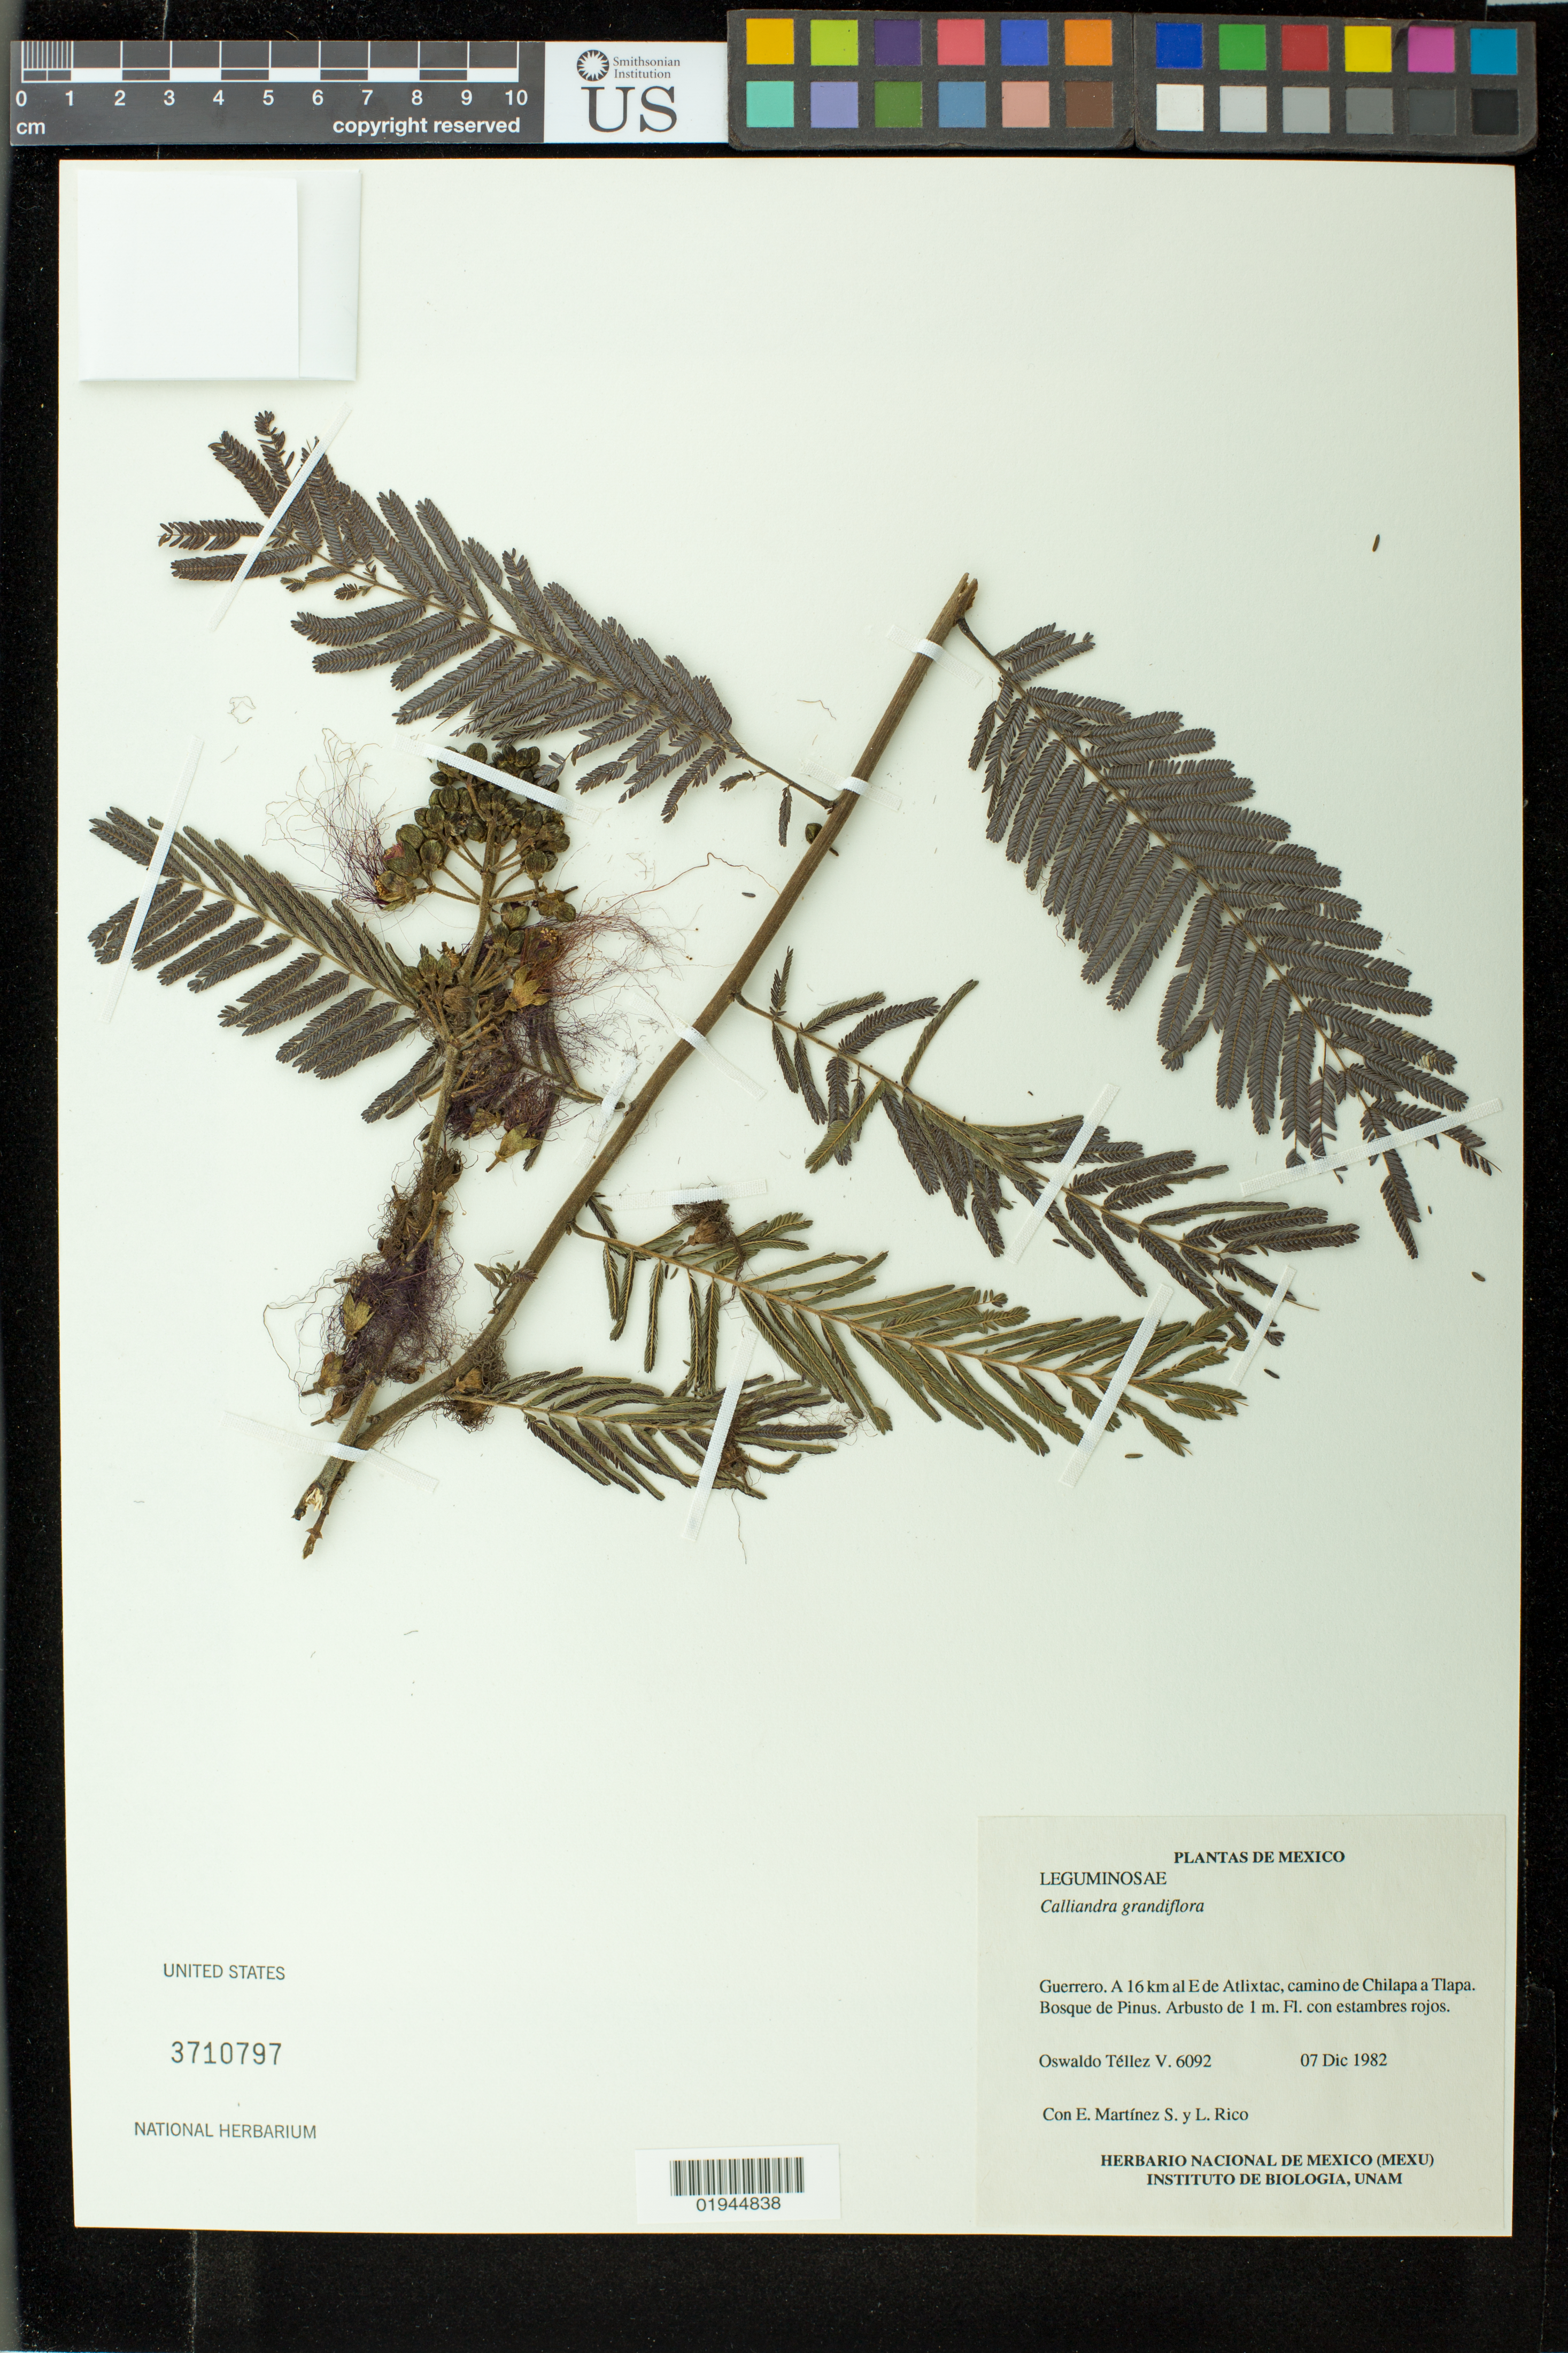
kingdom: Plantae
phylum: Tracheophyta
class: Magnoliopsida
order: Fabales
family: Fabaceae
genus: Calliandra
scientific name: Calliandra grandiflora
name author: (L'Hér.) Benth.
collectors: O. Téllez V., E. M. Martínez S. & L. Rico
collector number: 6092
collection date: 1982-12-07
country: Mexico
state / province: Guerrero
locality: A 16 km al E de Atlixtac, camino de Chilapa a Tlapa. Bosque de Pinus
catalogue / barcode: US 3710797